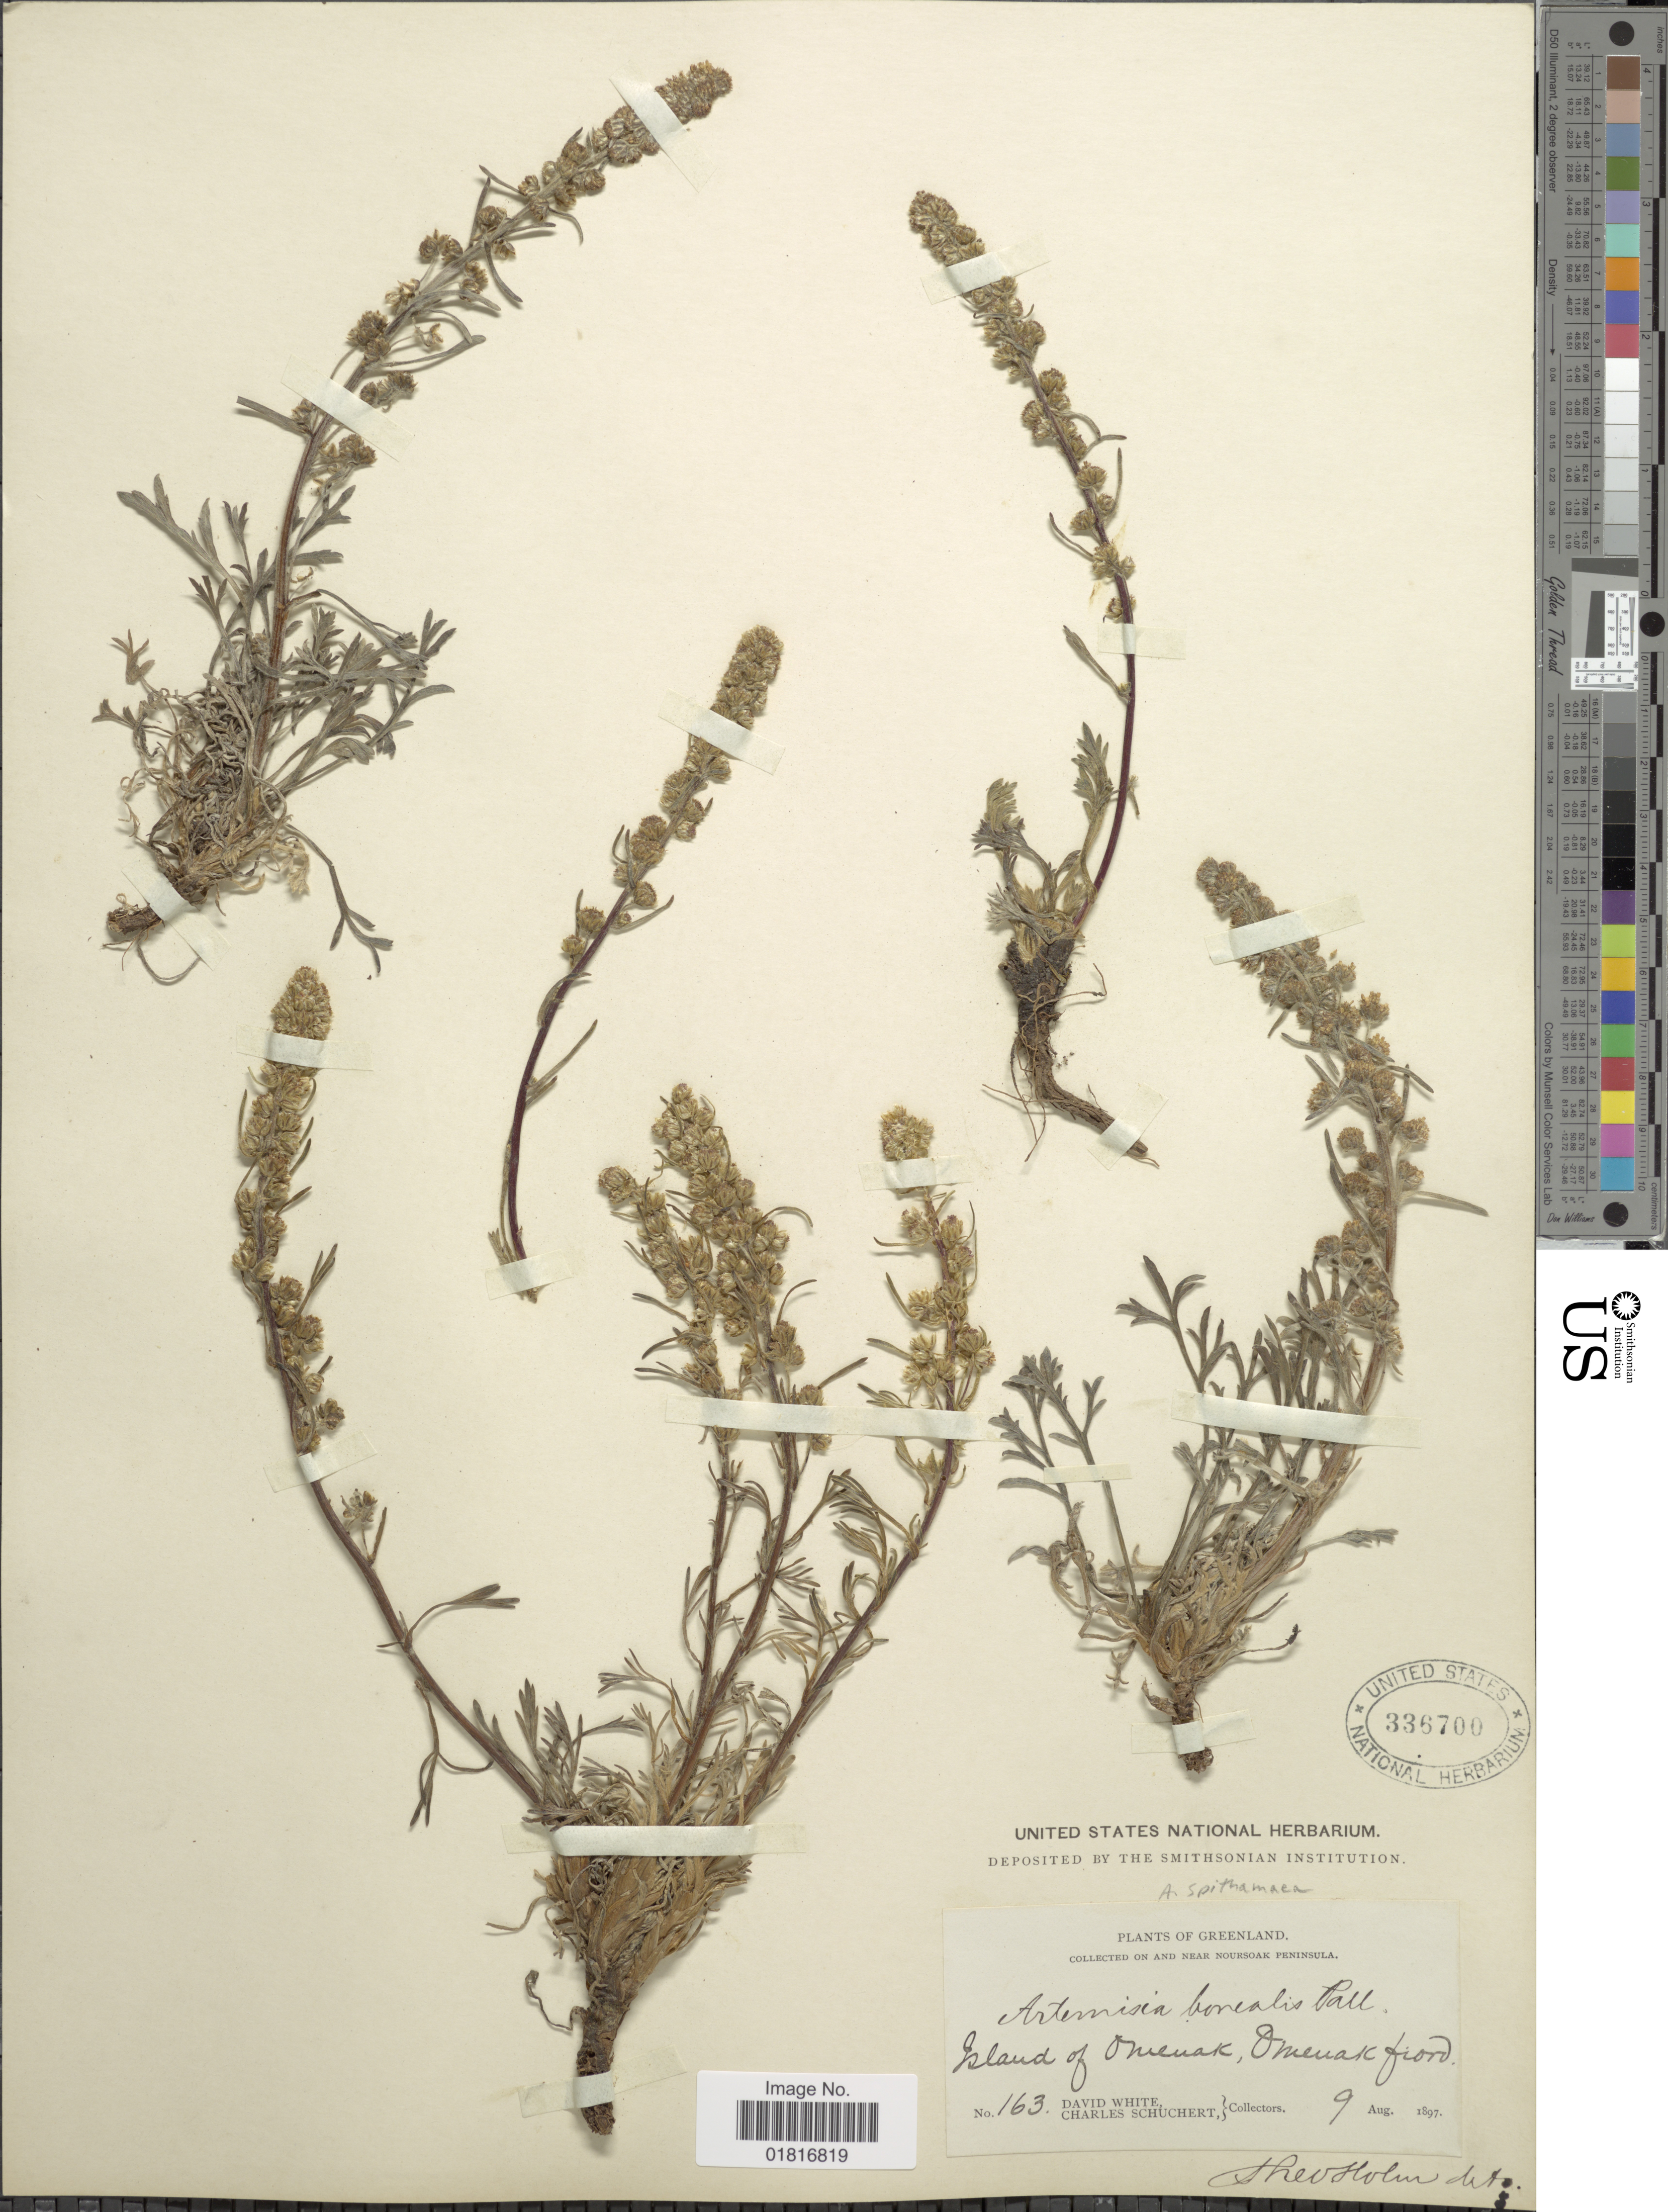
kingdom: Plantae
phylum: Tracheophyta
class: Magnoliopsida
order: Asterales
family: Asteraceae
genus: Artemisia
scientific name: Artemisia spithamaea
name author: Pursh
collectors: D. White & C. Schuchert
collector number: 163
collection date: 1897-08-09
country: Greenland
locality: Near Noursoak Peninsula, Island of Omenak, Omenak fiord.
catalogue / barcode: US 336700